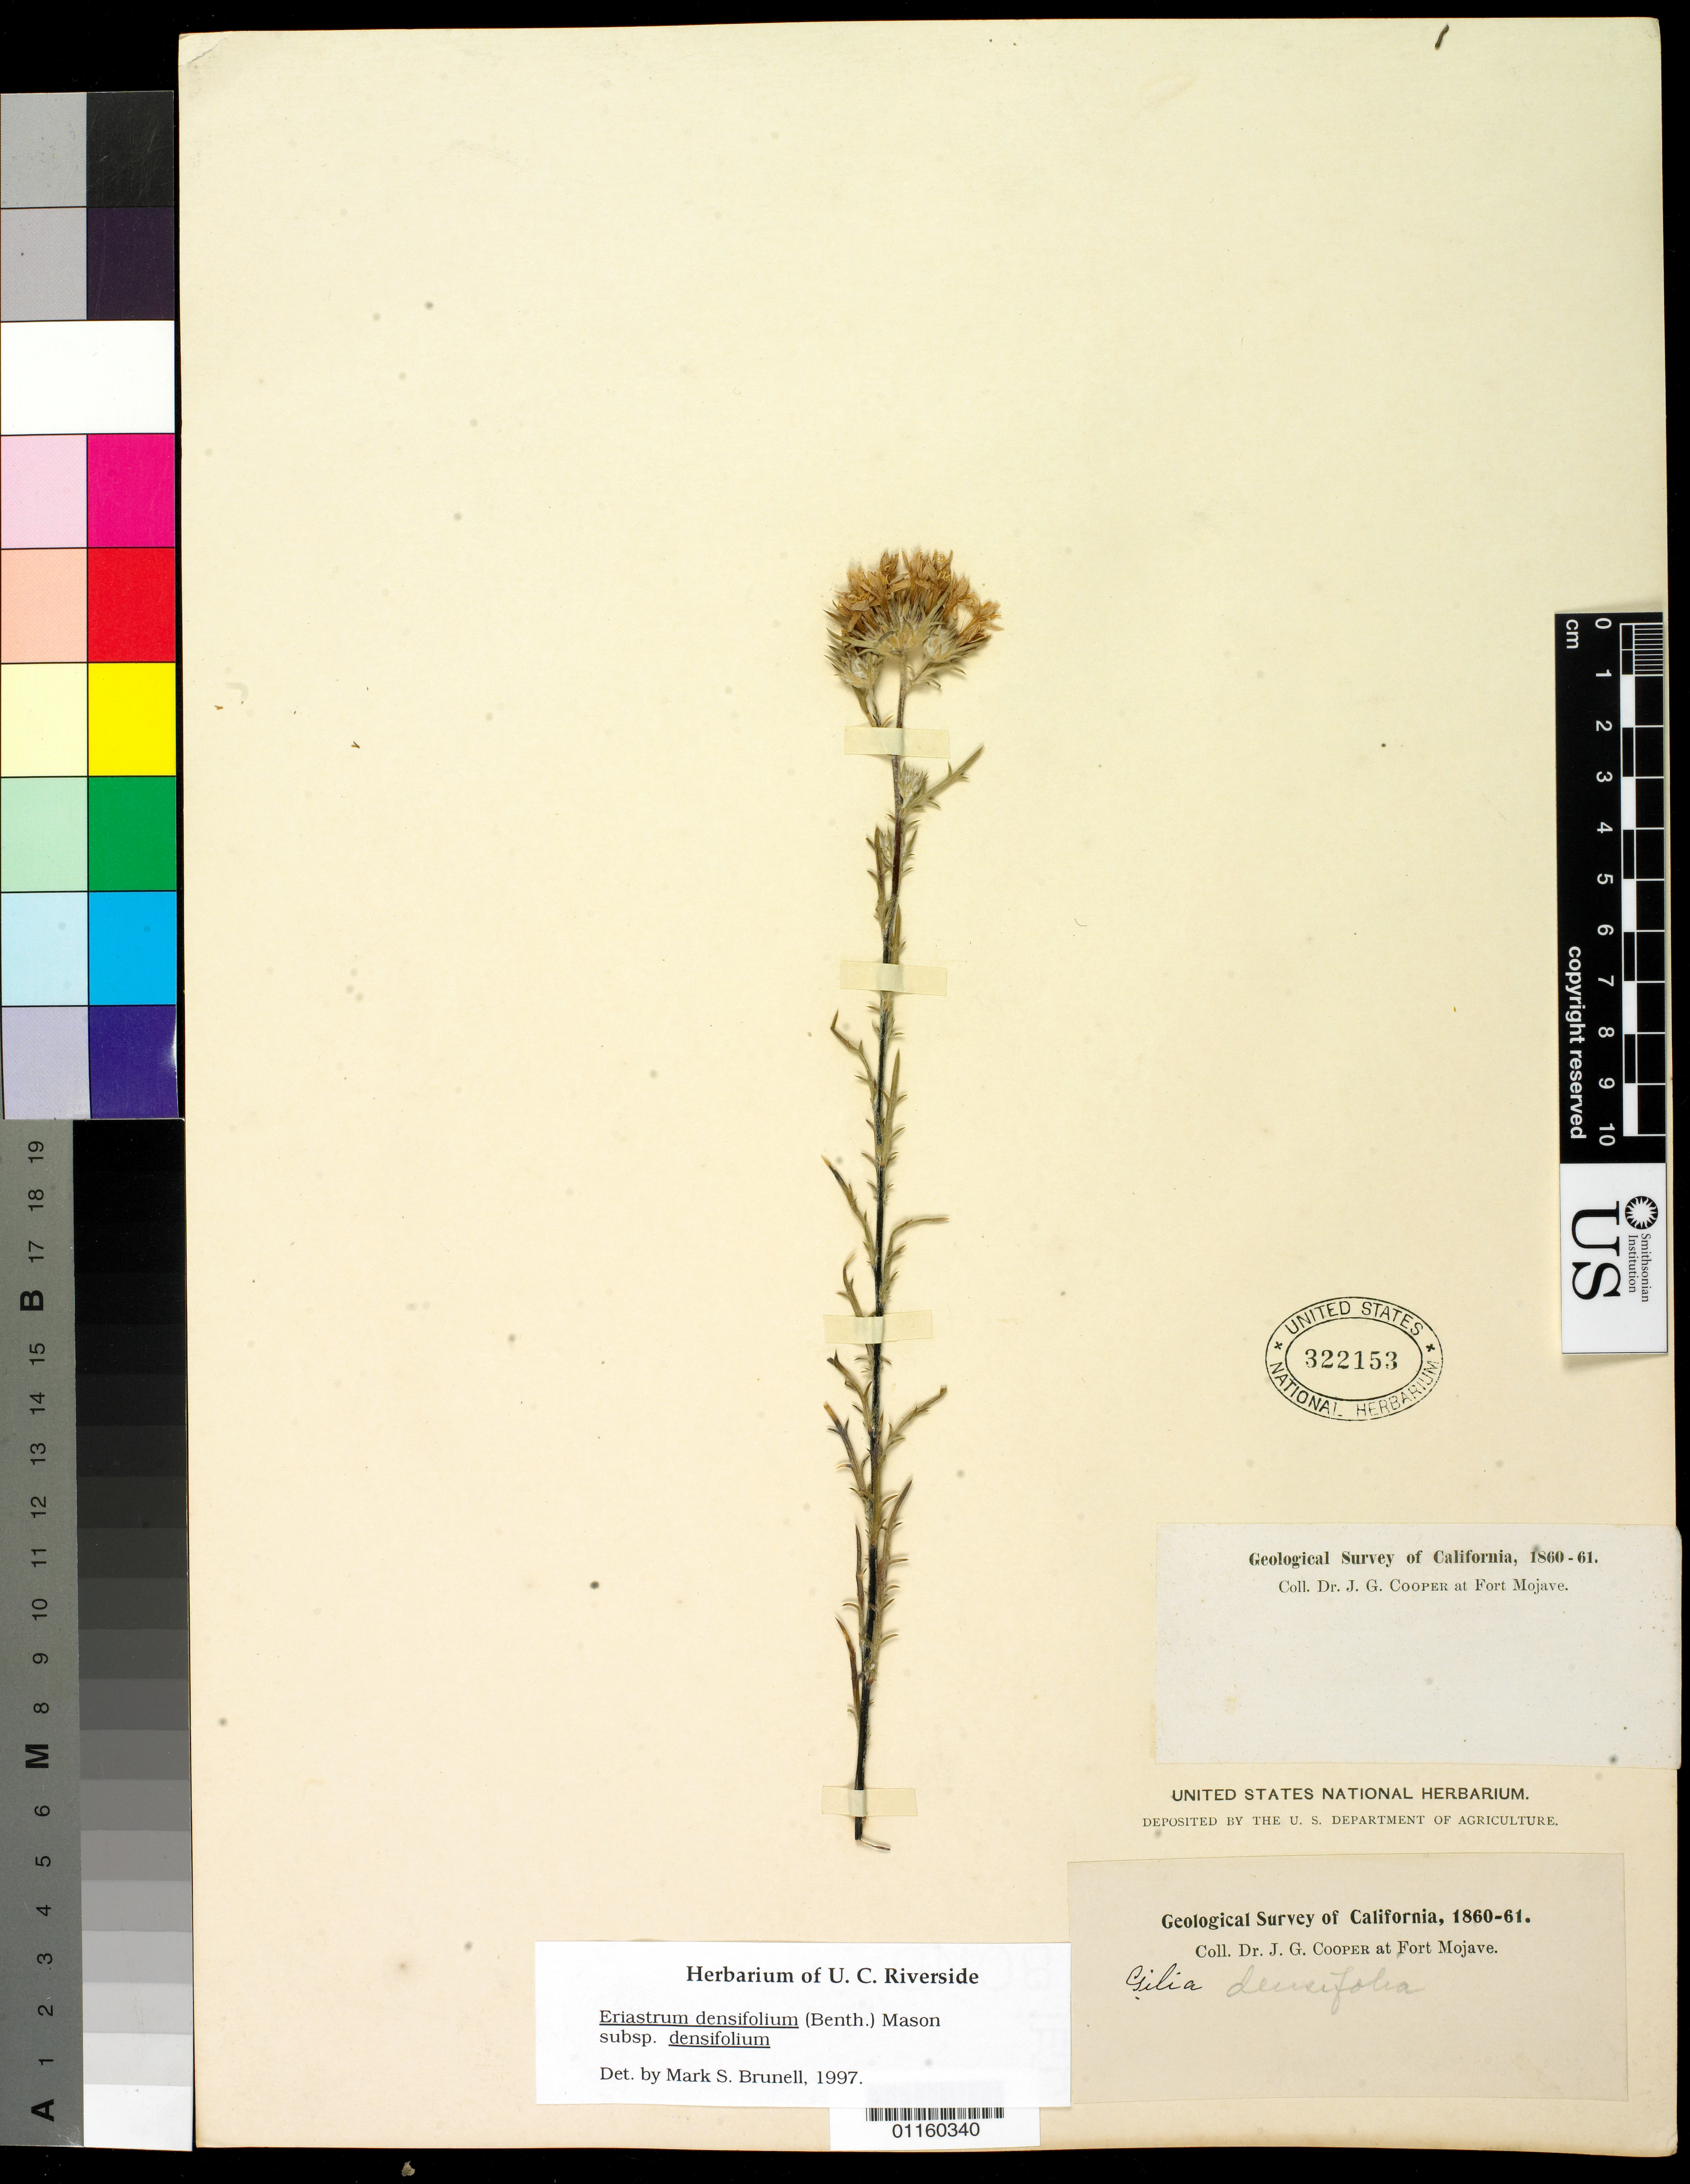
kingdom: Plantae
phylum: Tracheophyta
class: Magnoliopsida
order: Ericales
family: Polemoniaceae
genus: Eriastrum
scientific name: Eriastrum densifolium subsp. densifolium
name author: (Benth.) H. Mason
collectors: J. G. Cooper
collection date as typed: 1860 to -- --- 1861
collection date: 1860/1861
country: United States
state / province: California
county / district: San Bernardino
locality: Fort Mojave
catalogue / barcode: US 322153